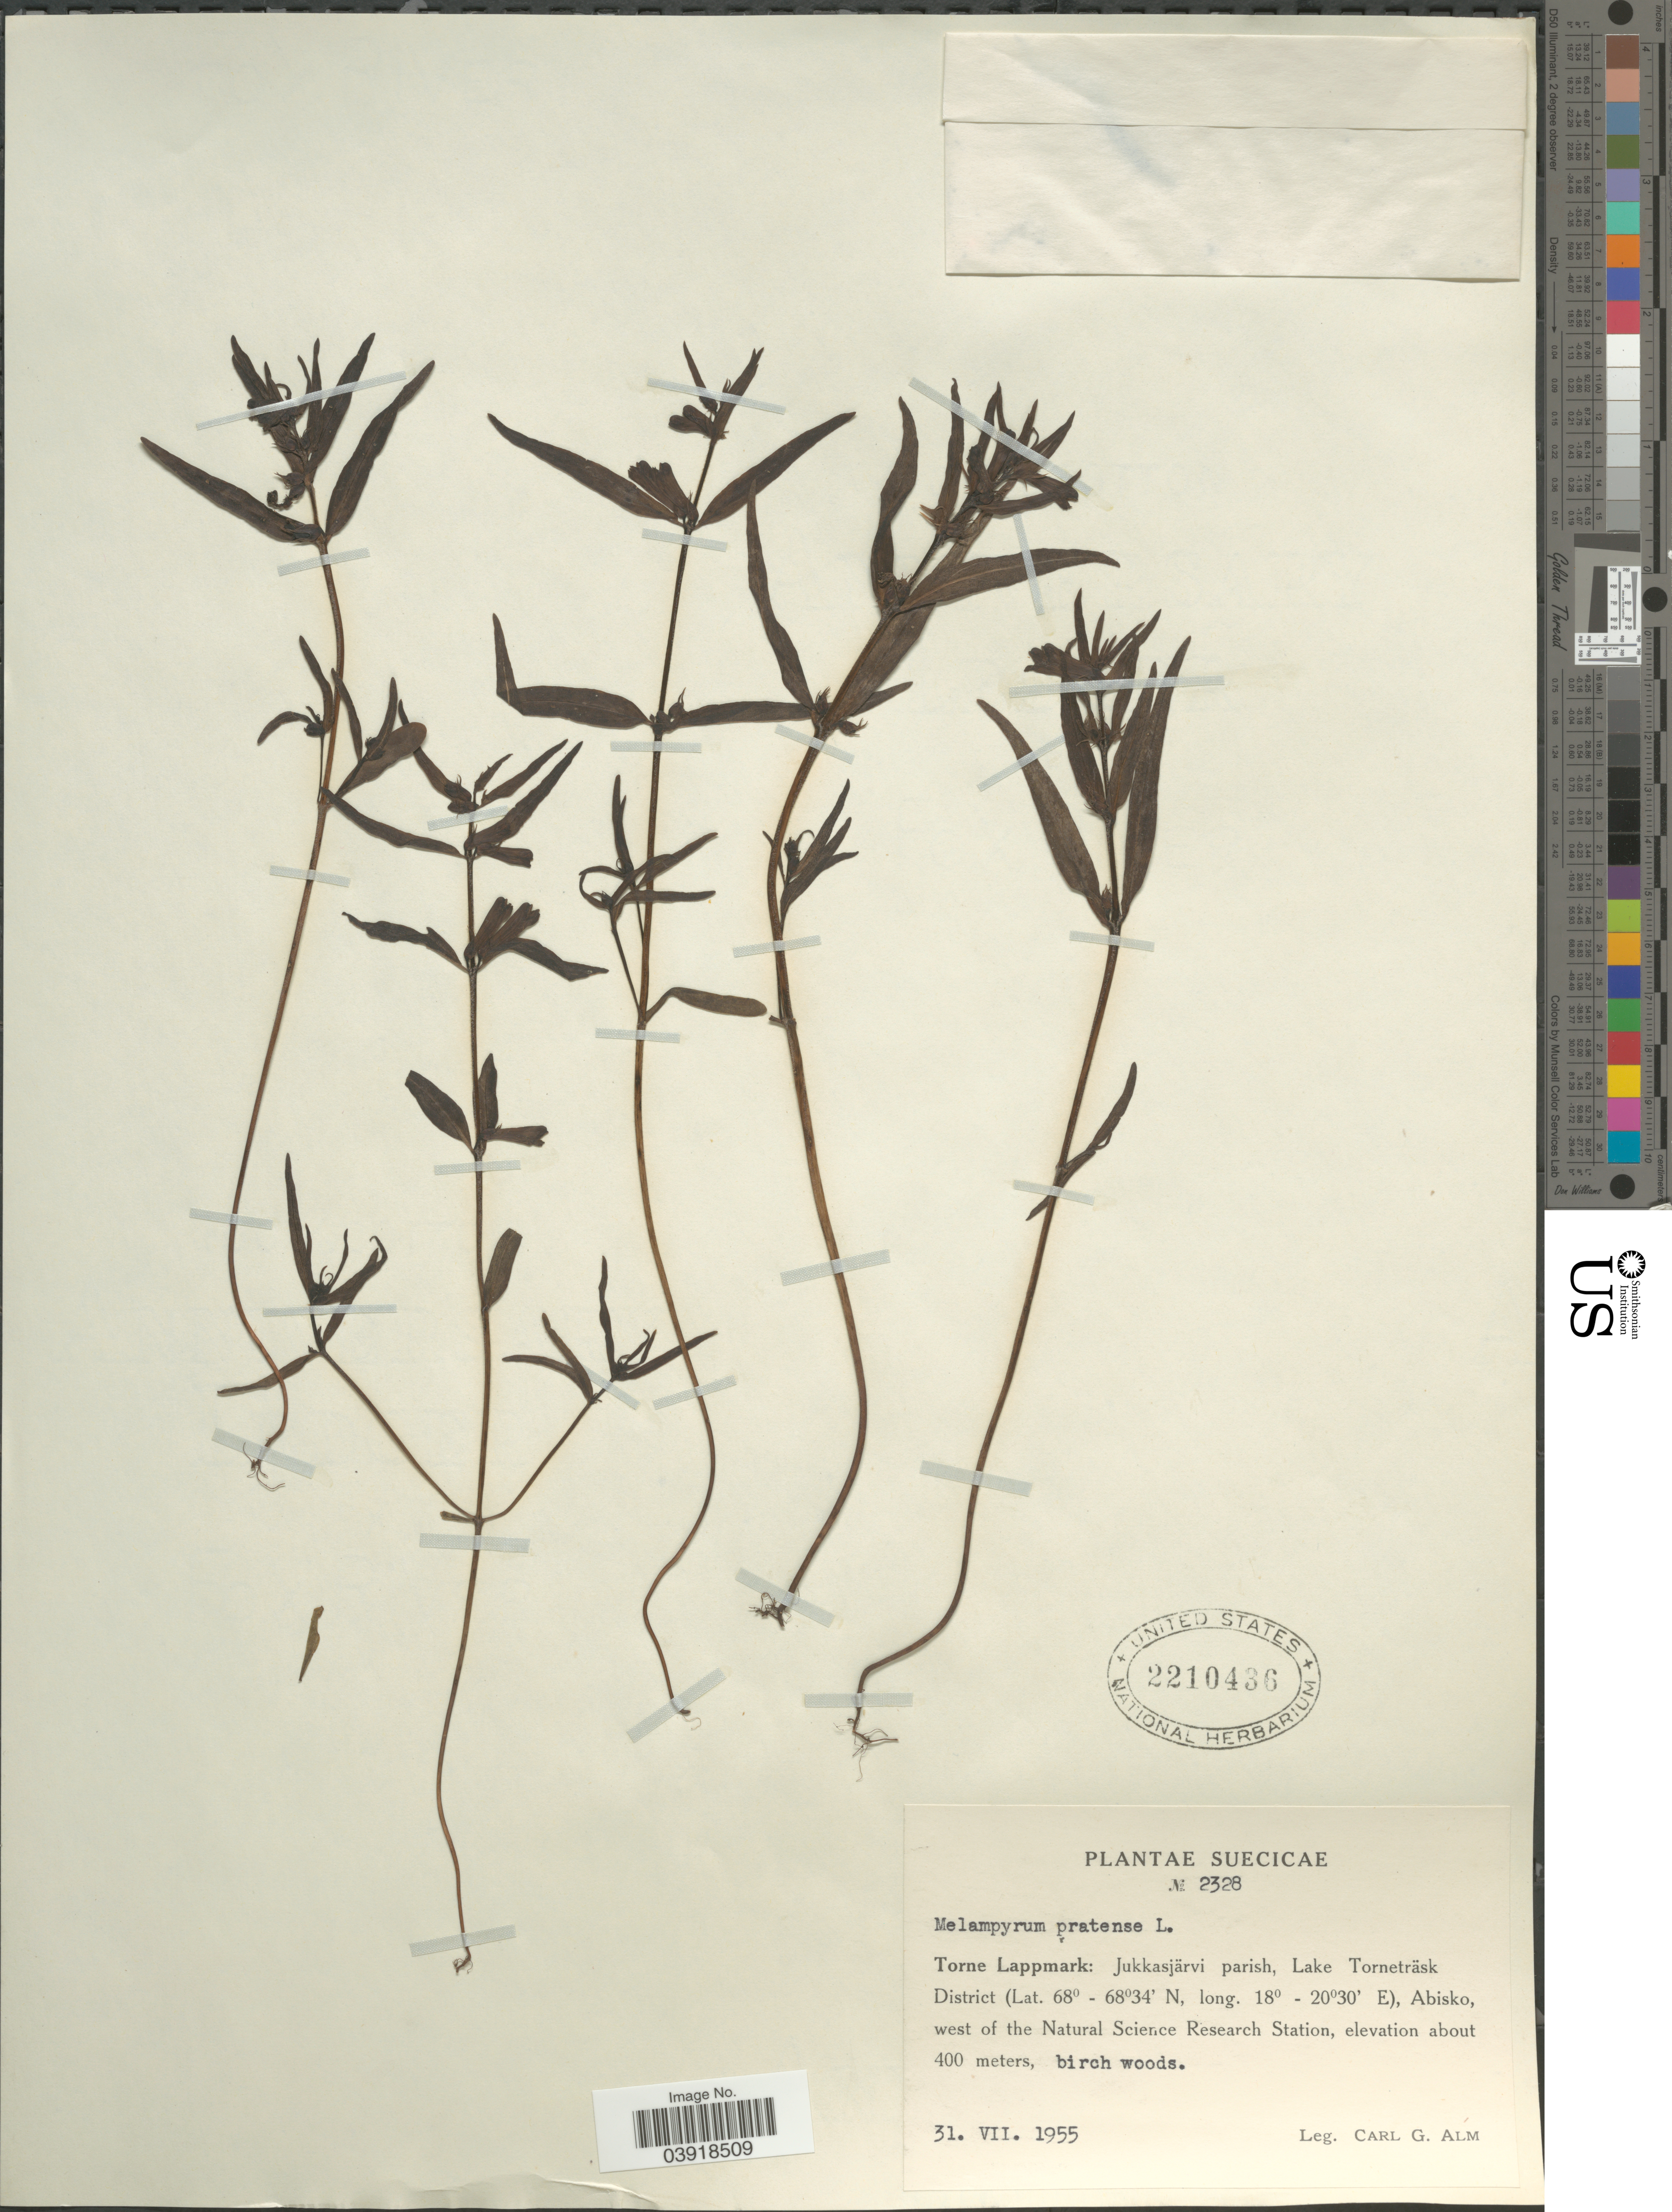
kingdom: Plantae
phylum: Tracheophyta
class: Magnoliopsida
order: Lamiales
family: Orobanchaceae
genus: Melampyrum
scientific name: Melampyrum pratense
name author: L.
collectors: C. G. Alm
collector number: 2328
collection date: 1955-07-31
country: Sweden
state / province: Norrbotten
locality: Suecicae. Torne Lappmark: Jukkasjärvi parish, Lake Torneträsk District, Abisko, west of the Natural Science Research Station.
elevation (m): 400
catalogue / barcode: US 2210436